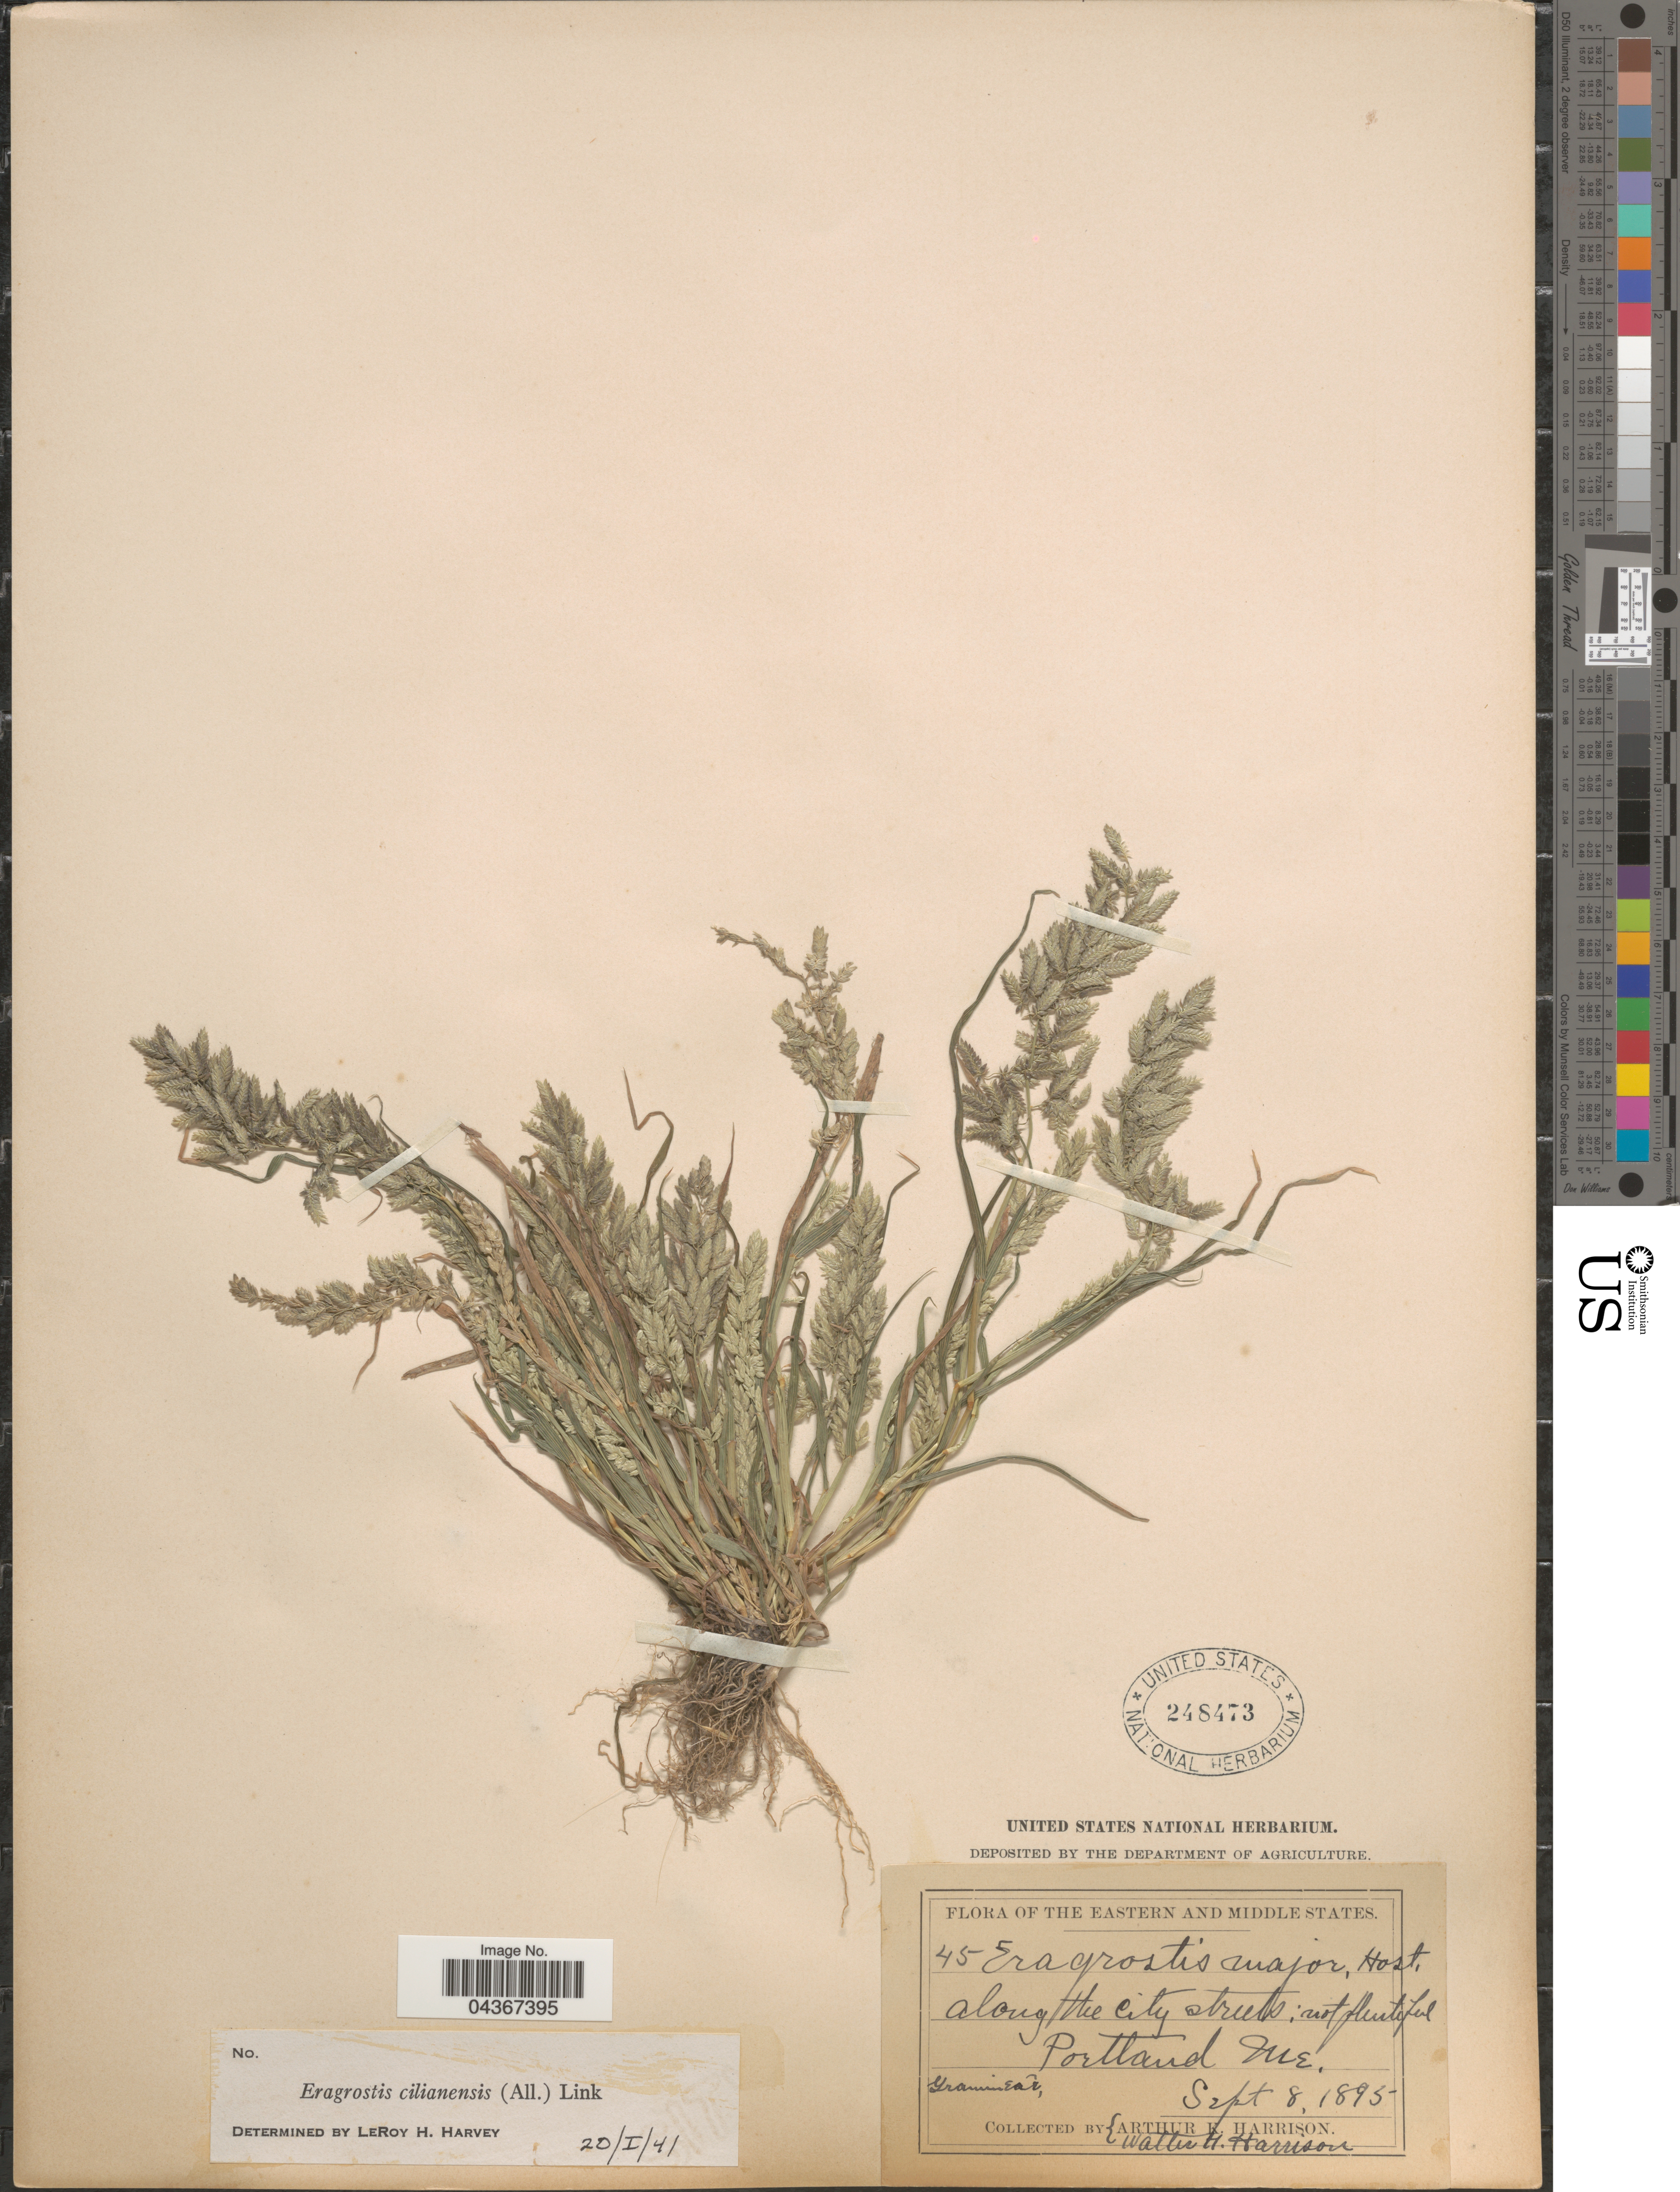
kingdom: Plantae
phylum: Tracheophyta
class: Liliopsida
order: Poales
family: Poaceae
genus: Eragrostis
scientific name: Eragrostis cilianensis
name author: (Bellardi) Vignolo ex Janch.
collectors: A. K. Harrison & W. H. Harrison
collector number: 45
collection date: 1895-09-08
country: United States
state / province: Maine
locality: Eastern and Middle States. Along the City streets; Portland.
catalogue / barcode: US 248473